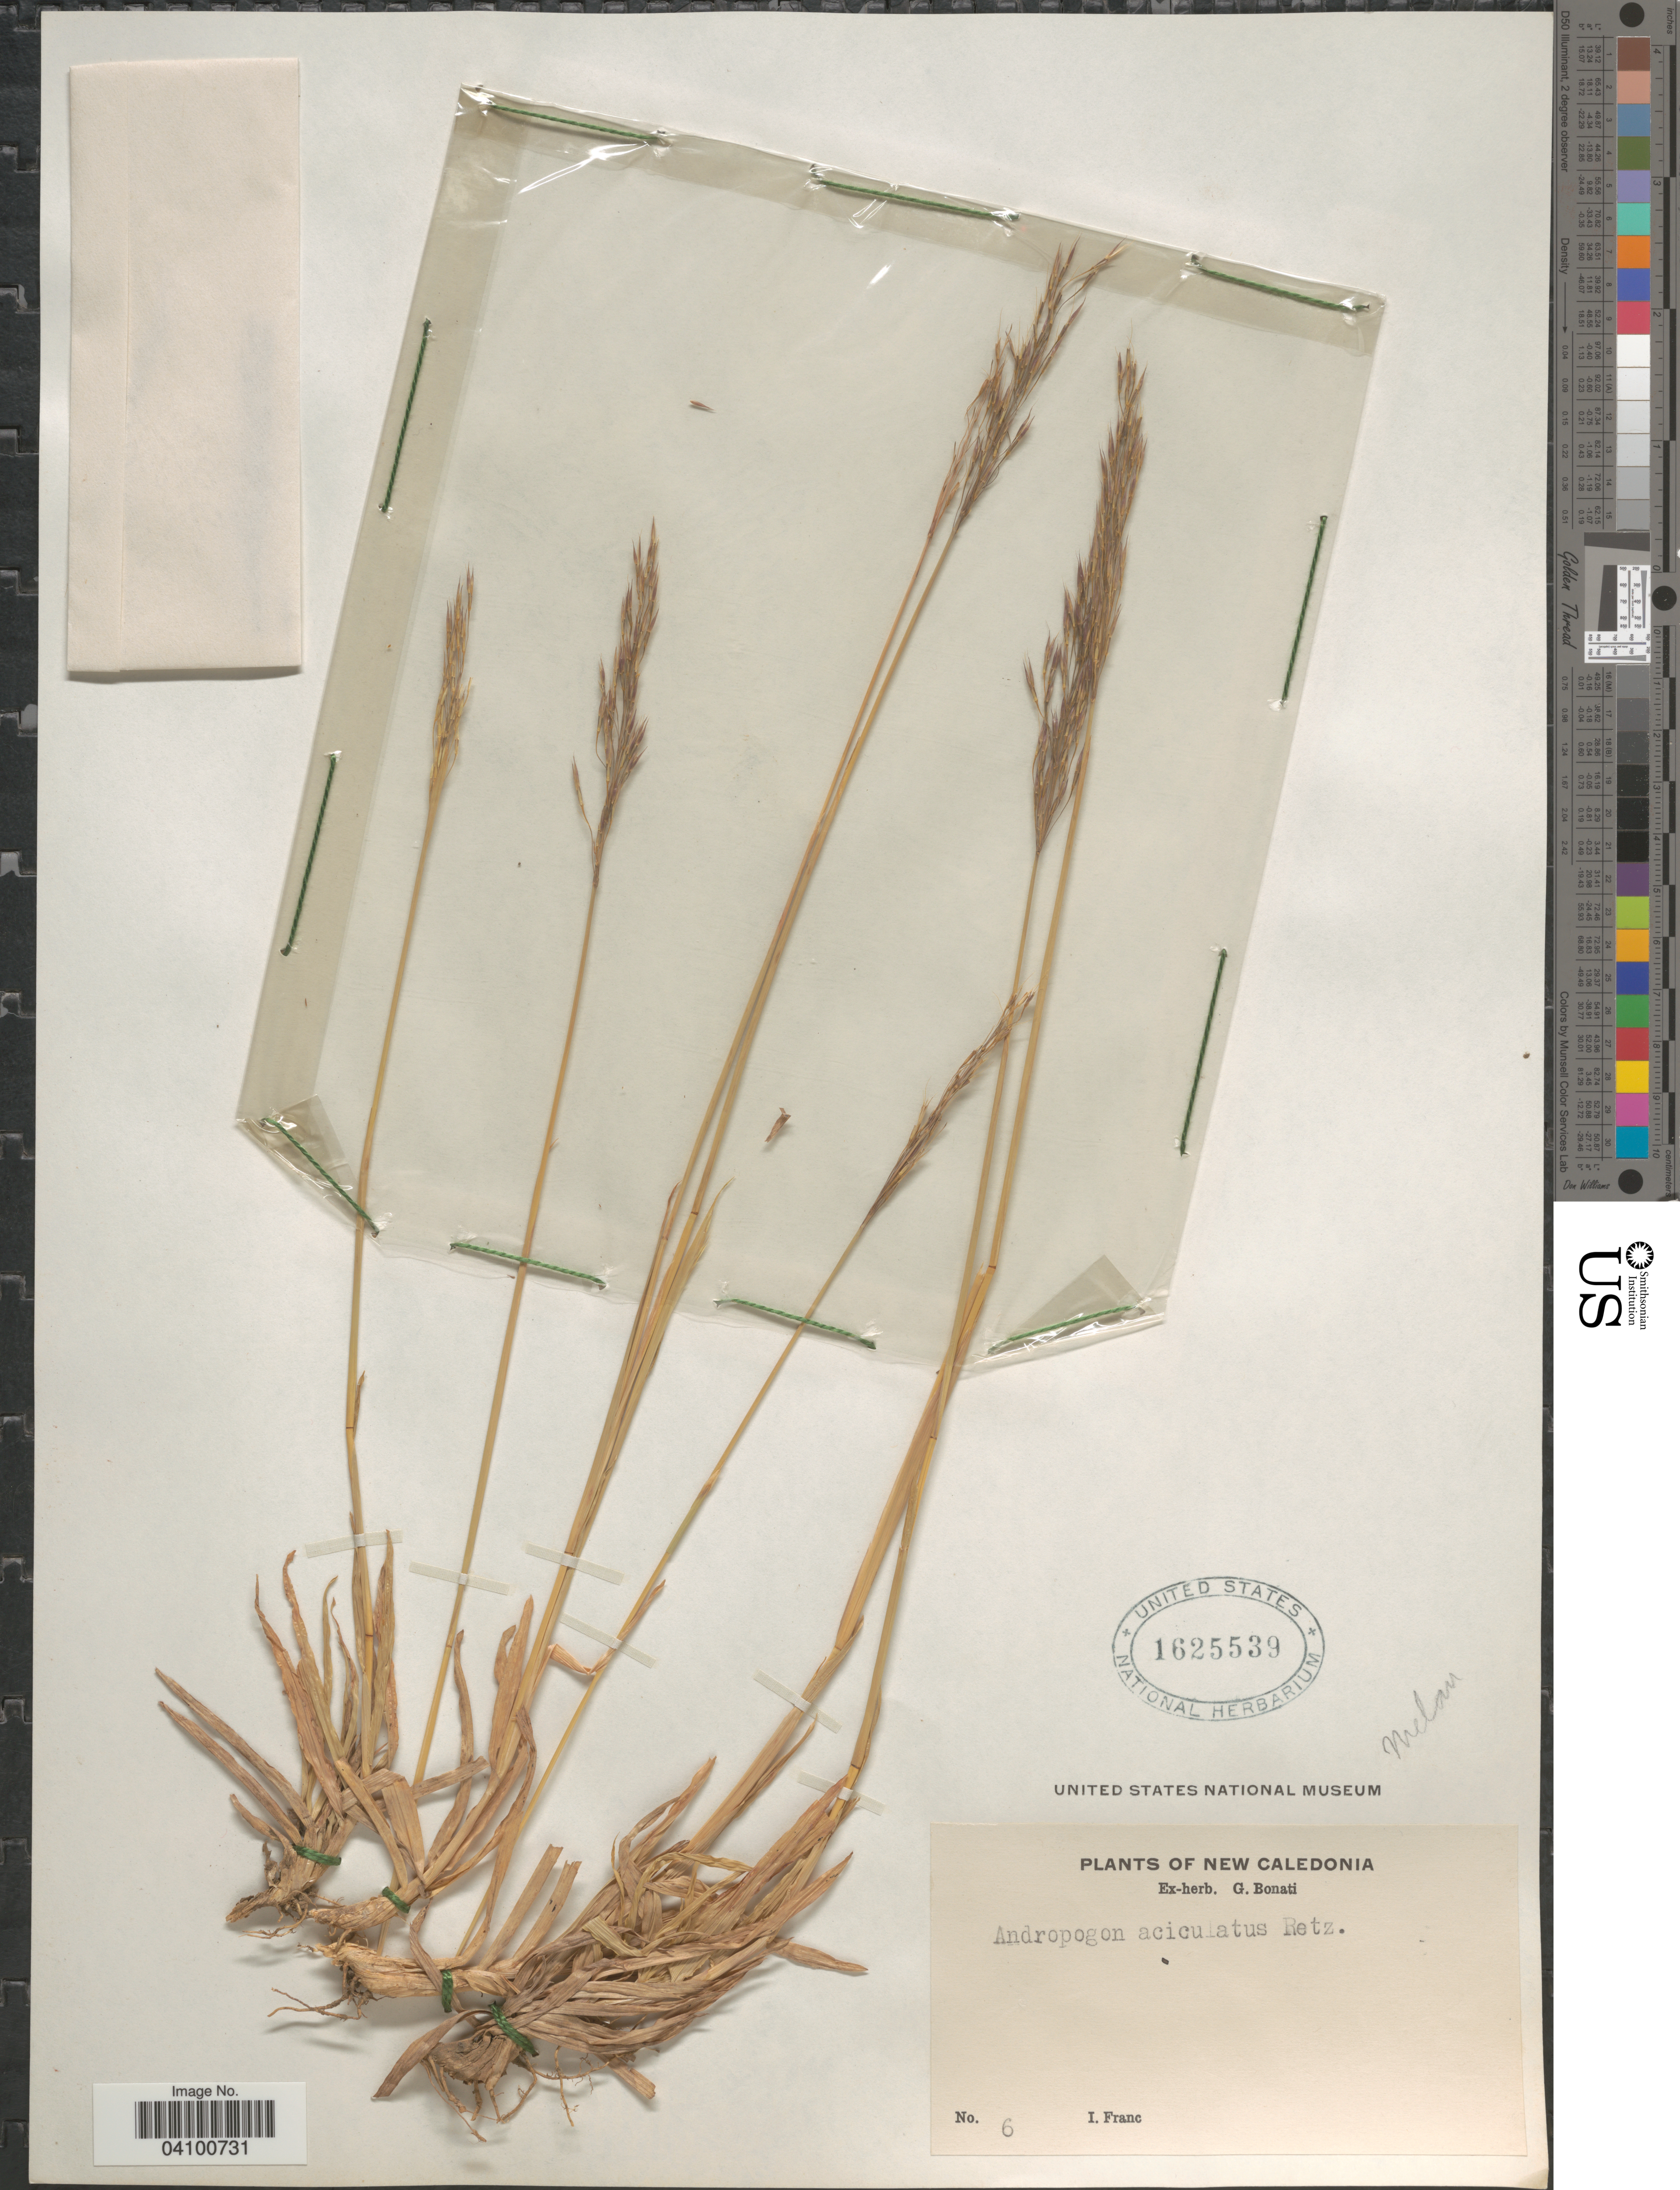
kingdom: Plantae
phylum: Tracheophyta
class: Liliopsida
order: Poales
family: Poaceae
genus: Chrysopogon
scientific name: Chrysopogon aciculatus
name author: (Retz.) Trin.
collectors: I. Franc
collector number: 6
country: New Caledonia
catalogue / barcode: US 1625539